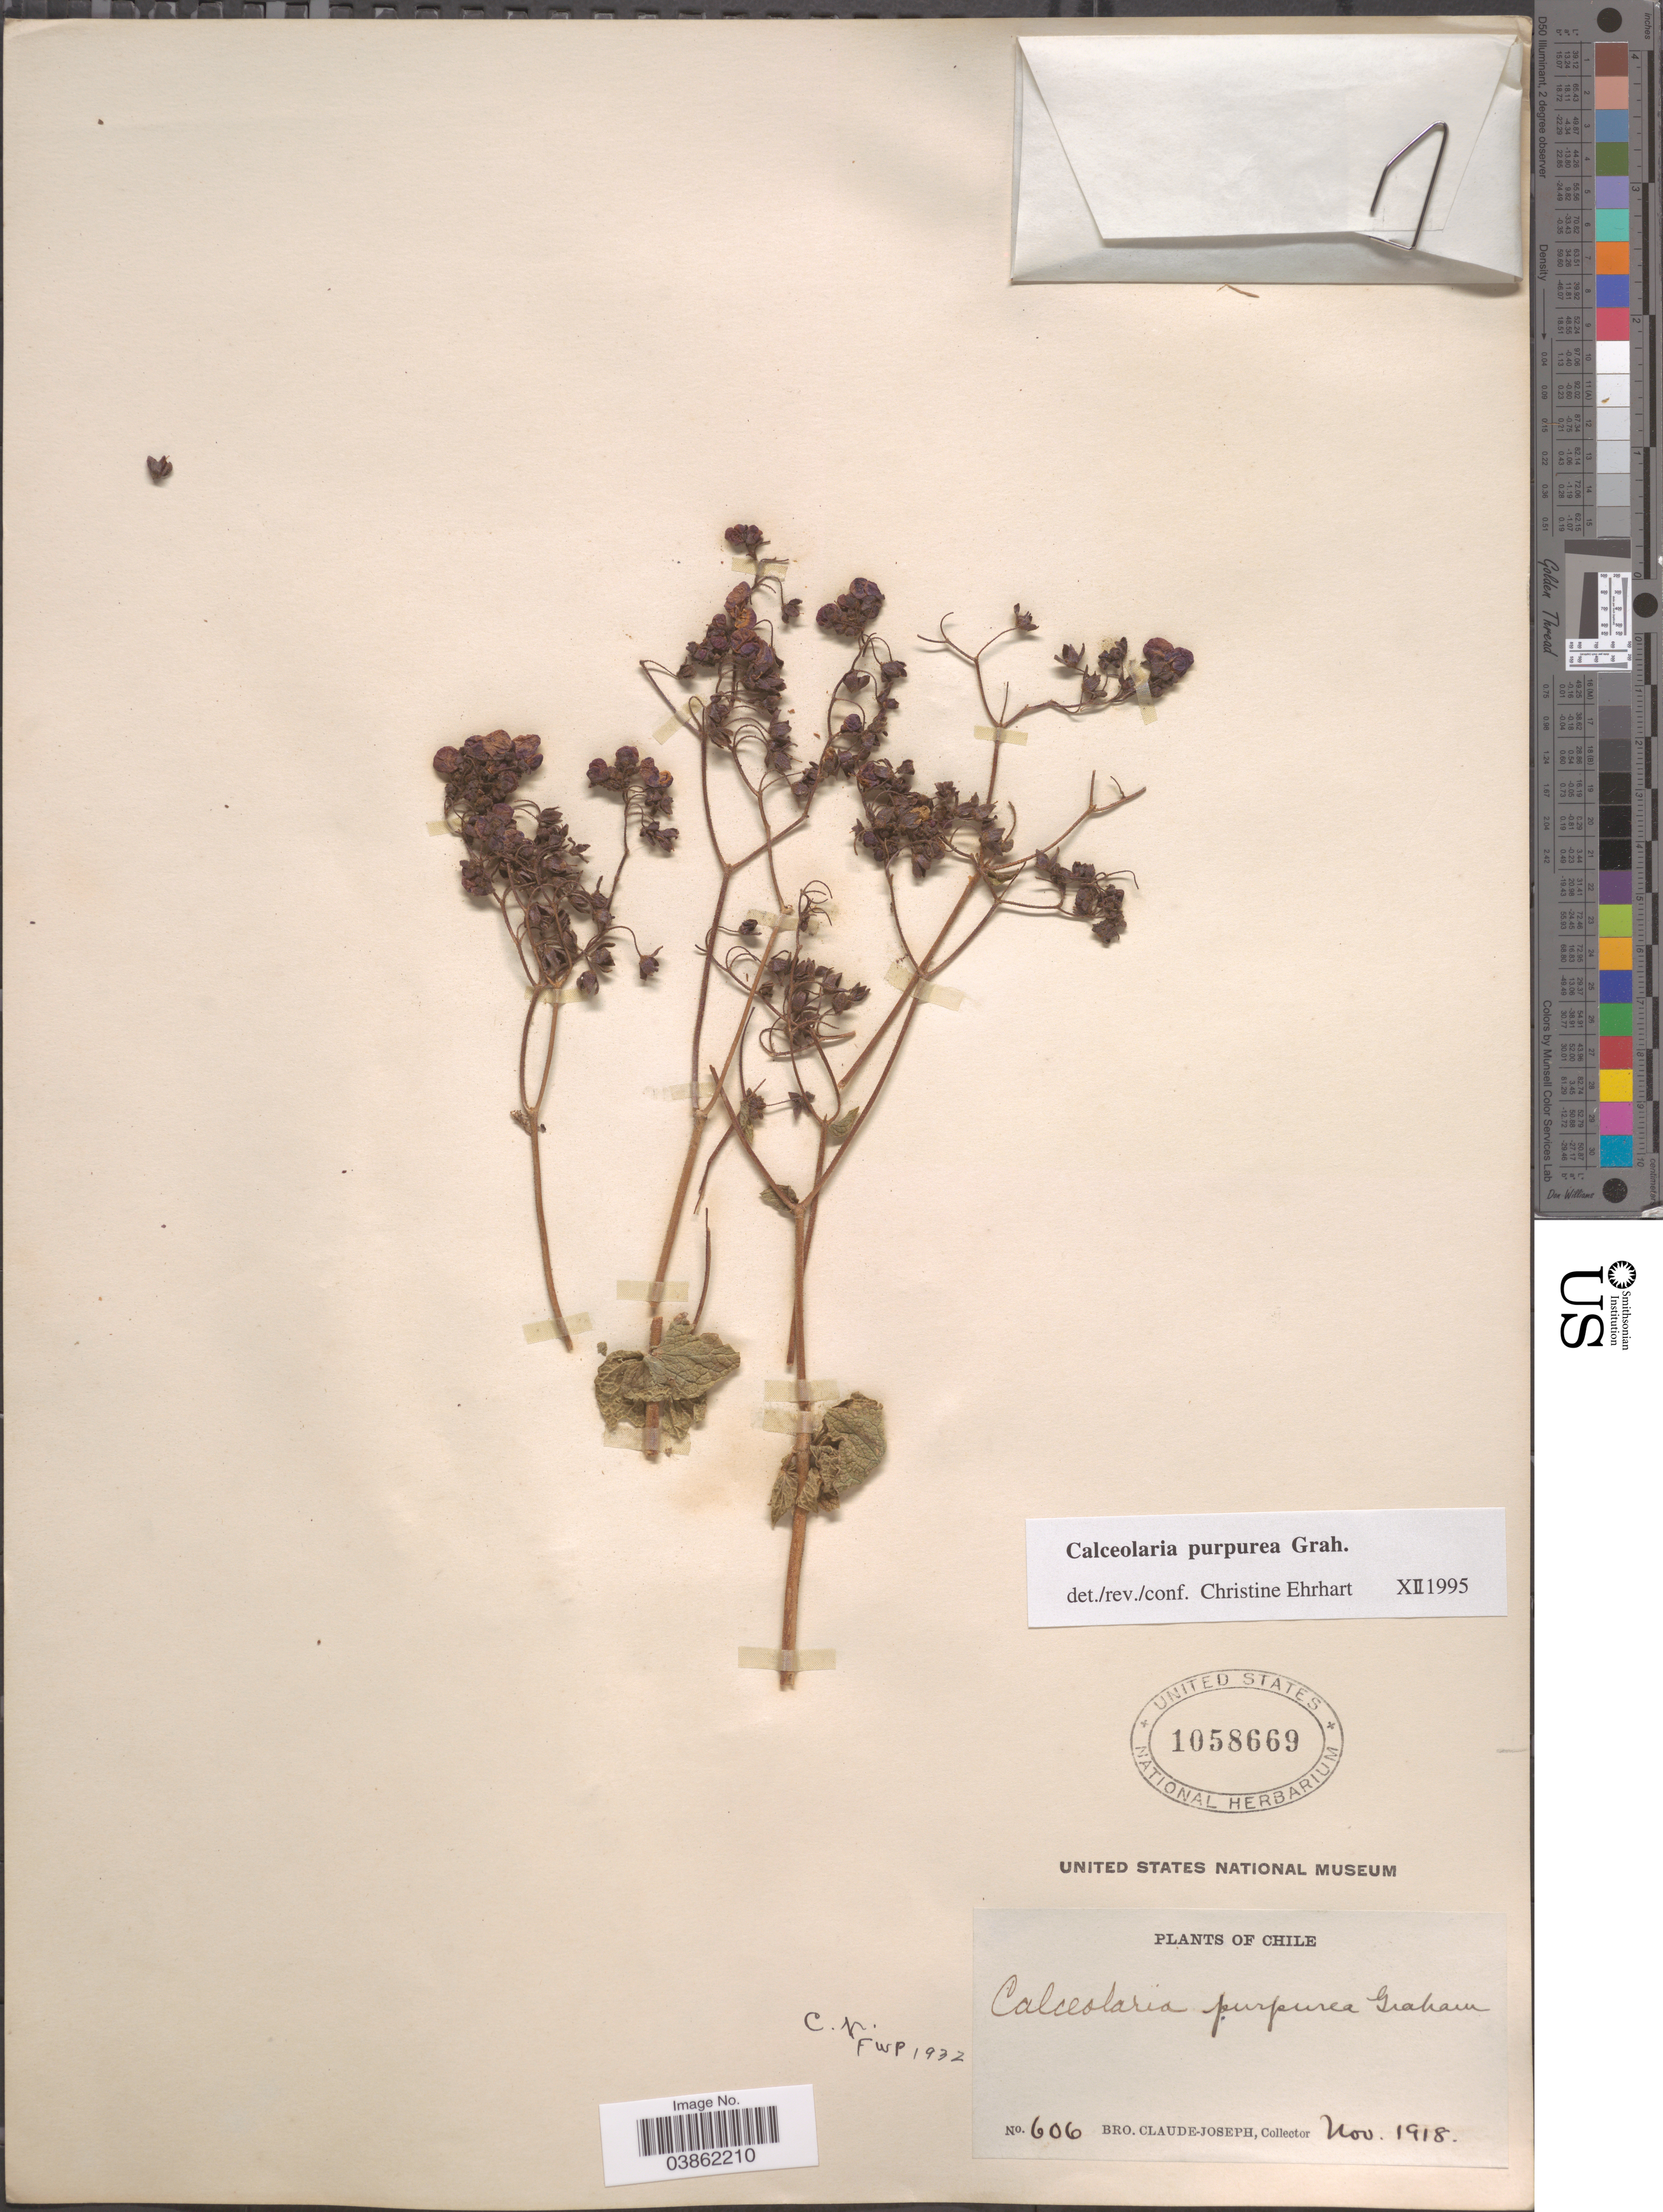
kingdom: Plantae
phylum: Tracheophyta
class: Magnoliopsida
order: Lamiales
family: Calceolariaceae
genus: Calceolaria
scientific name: Calceolaria purpurea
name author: Graham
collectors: Bro. Claude-Joseph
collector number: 606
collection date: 1918-11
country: Chile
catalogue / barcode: US 1058669